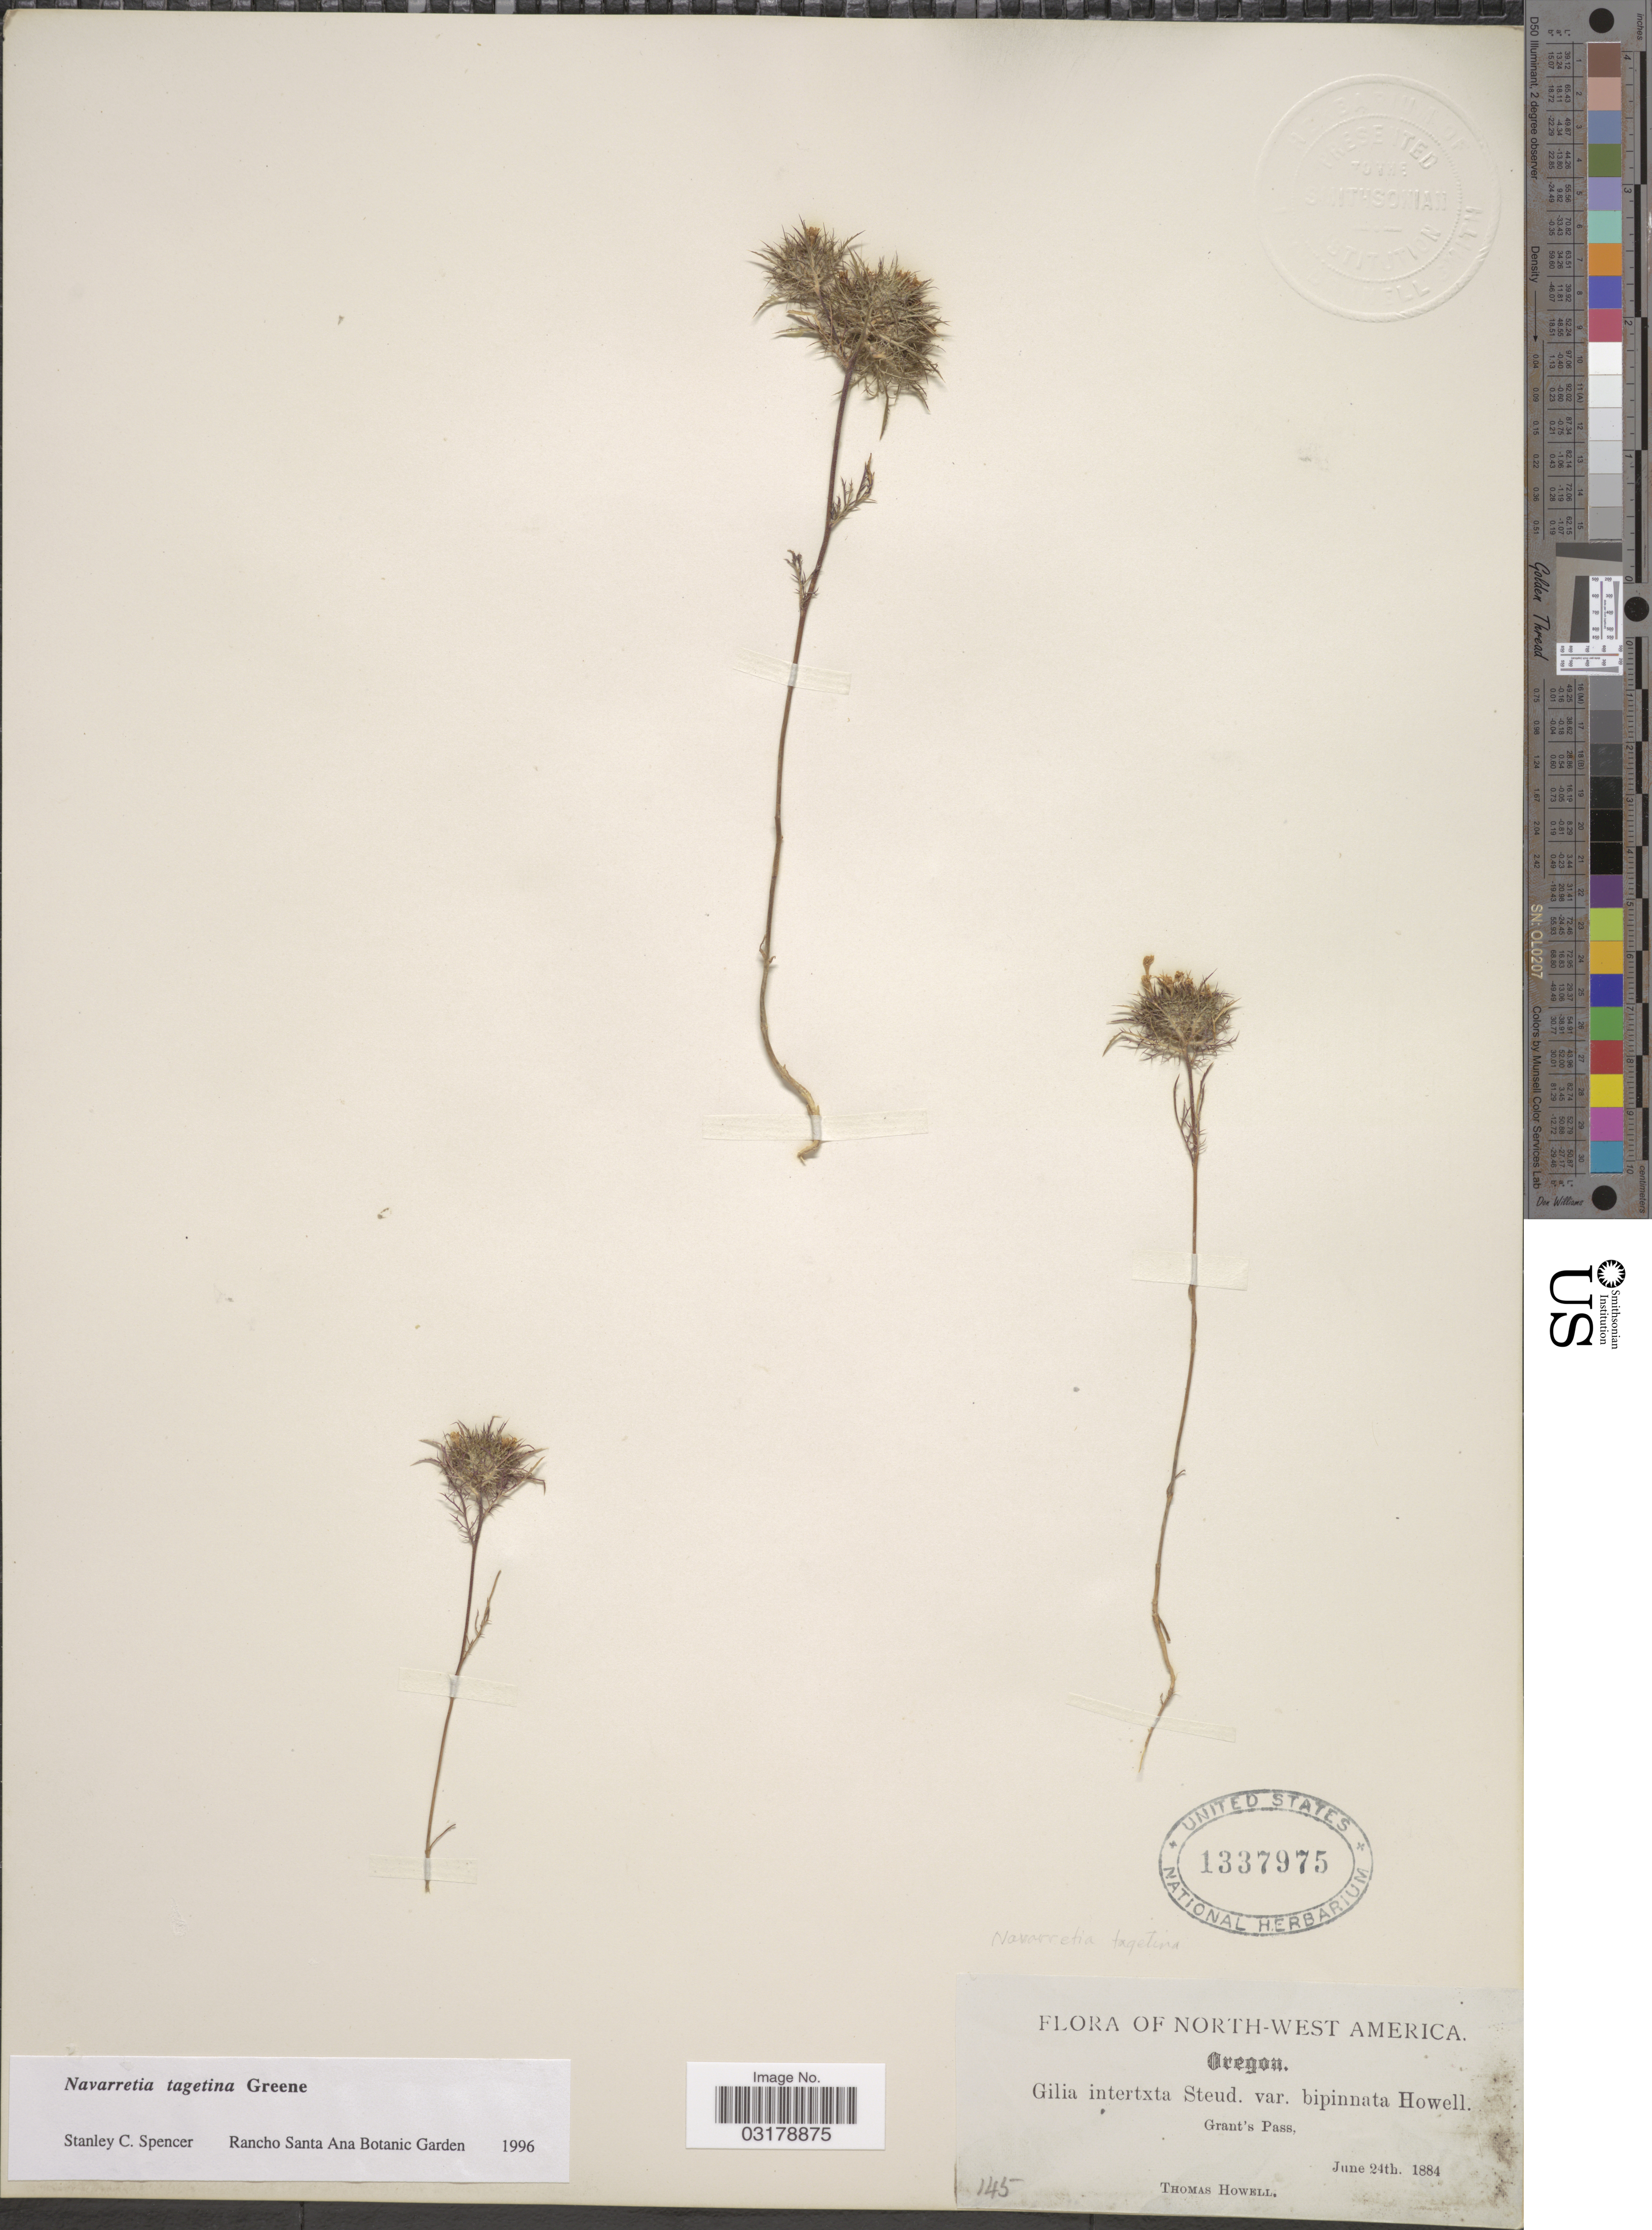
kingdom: Plantae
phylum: Tracheophyta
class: Magnoliopsida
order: Ericales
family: Polemoniaceae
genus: Navarretia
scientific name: Navarretia tagetina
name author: S.W. Greene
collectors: T. Howell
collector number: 145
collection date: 1884-06-24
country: United States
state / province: Oregon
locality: North-West America. Grant's Pass.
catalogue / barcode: US 1337975